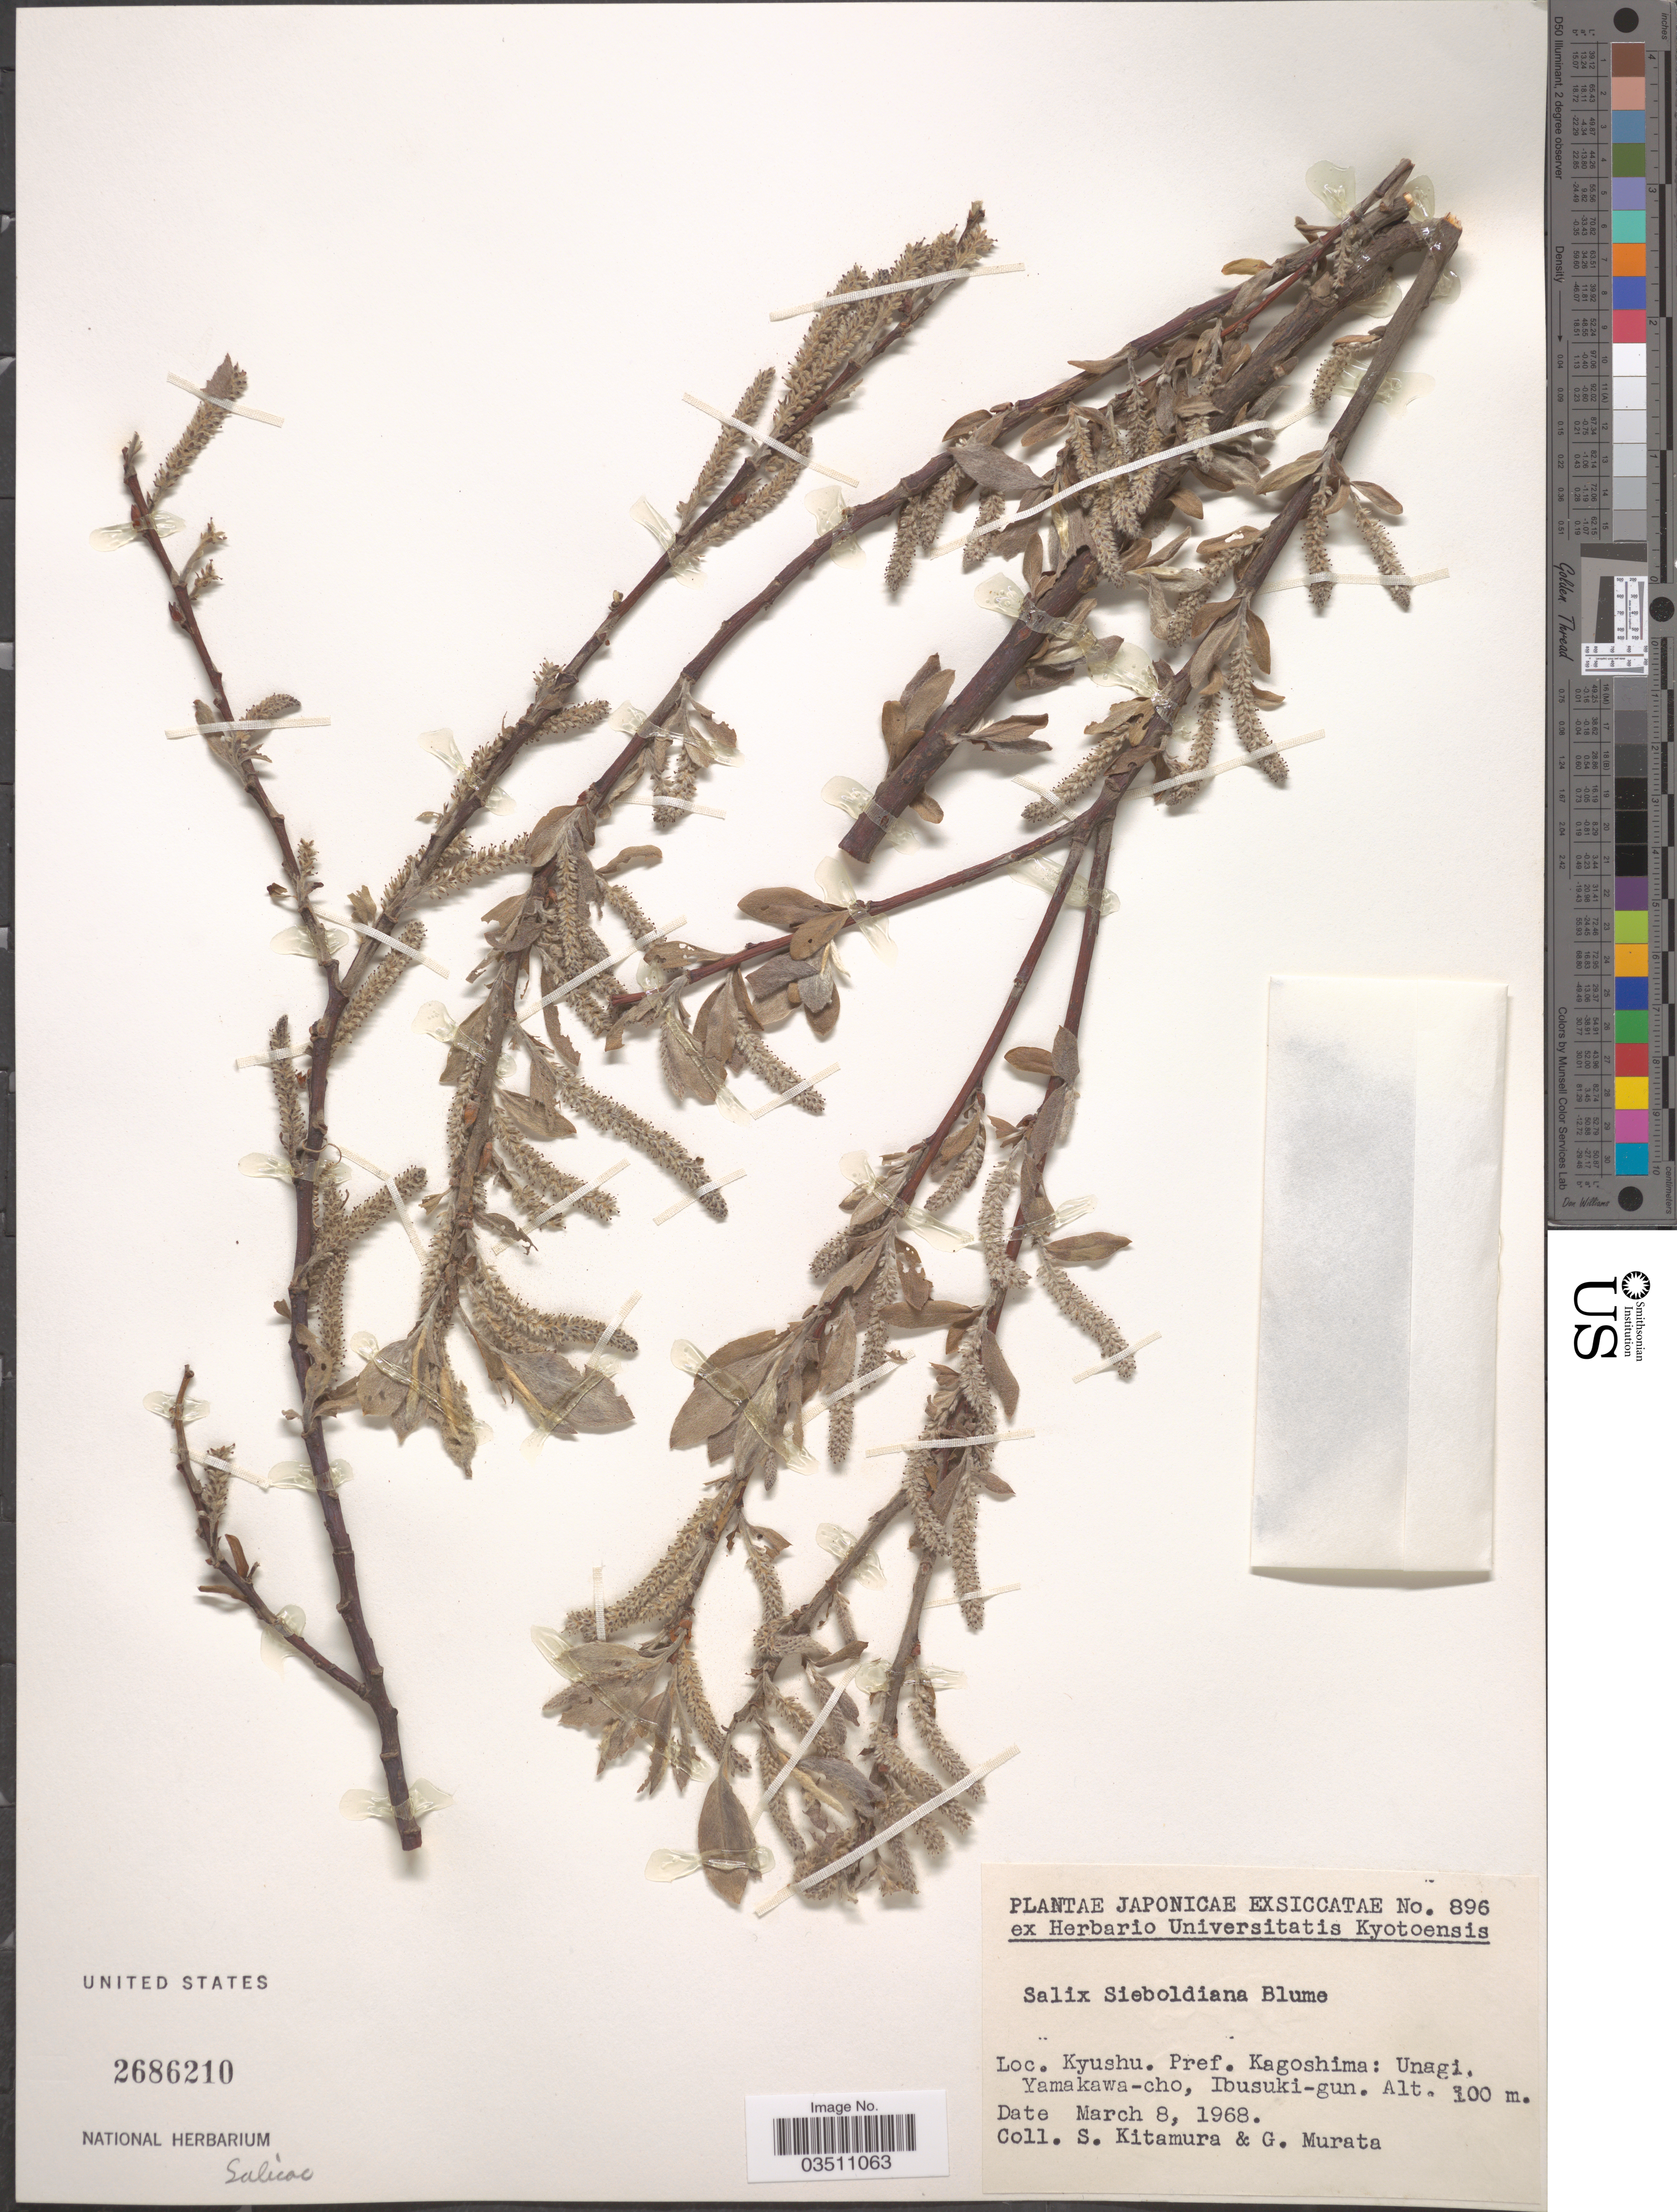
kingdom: Plantae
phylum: Tracheophyta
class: Magnoliopsida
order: Malpighiales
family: Salicaceae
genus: Salix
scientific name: Salix sieboldiana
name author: Blume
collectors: S. Kitamura & G. Murata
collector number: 896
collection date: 1968-03-08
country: Japan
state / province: Kagosima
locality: Kyushu. Pref. Kagoshima: Unagi, Yamakawa-cho, Ibusuki-gun.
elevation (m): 100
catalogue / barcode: US 2686210